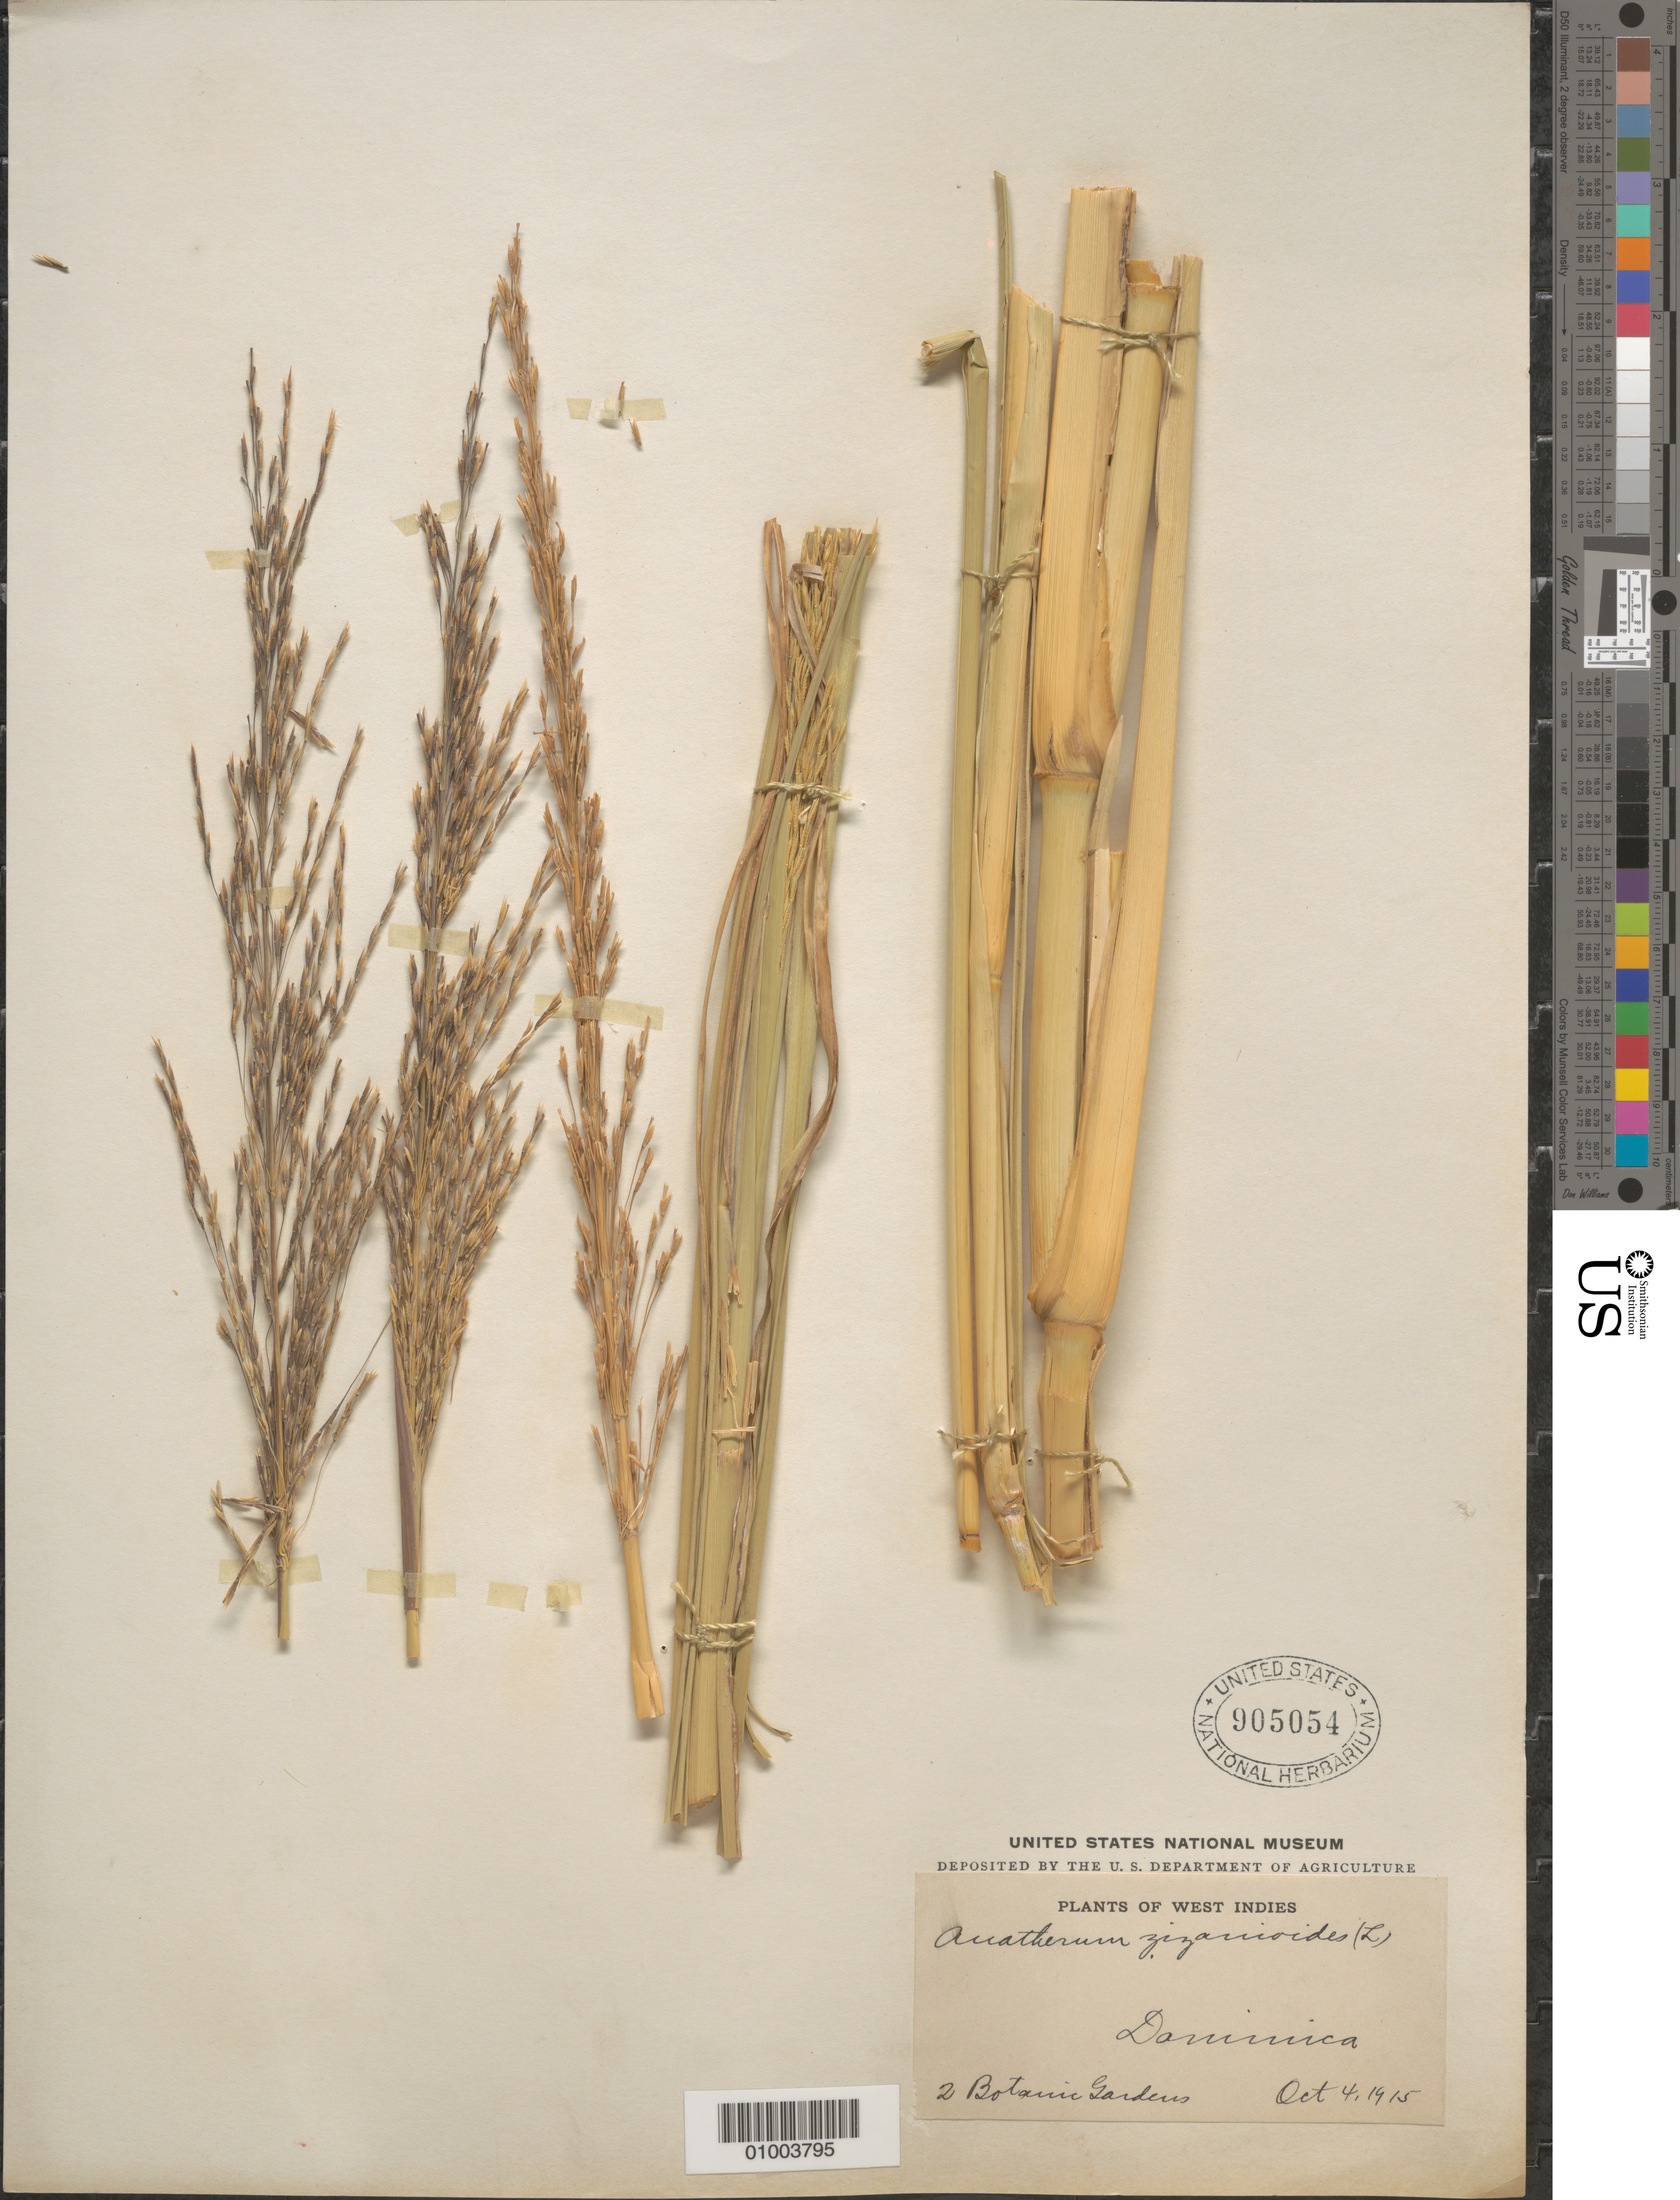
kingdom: Plantae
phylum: Tracheophyta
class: Liliopsida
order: Poales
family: Poaceae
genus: Vetiveria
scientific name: Vetiveria zizanioides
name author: (L.) Nash ex Small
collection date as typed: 04 Oct 1915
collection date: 1915-10-04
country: Dominica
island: Dominica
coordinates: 0 N, 0 E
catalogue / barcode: US 905054